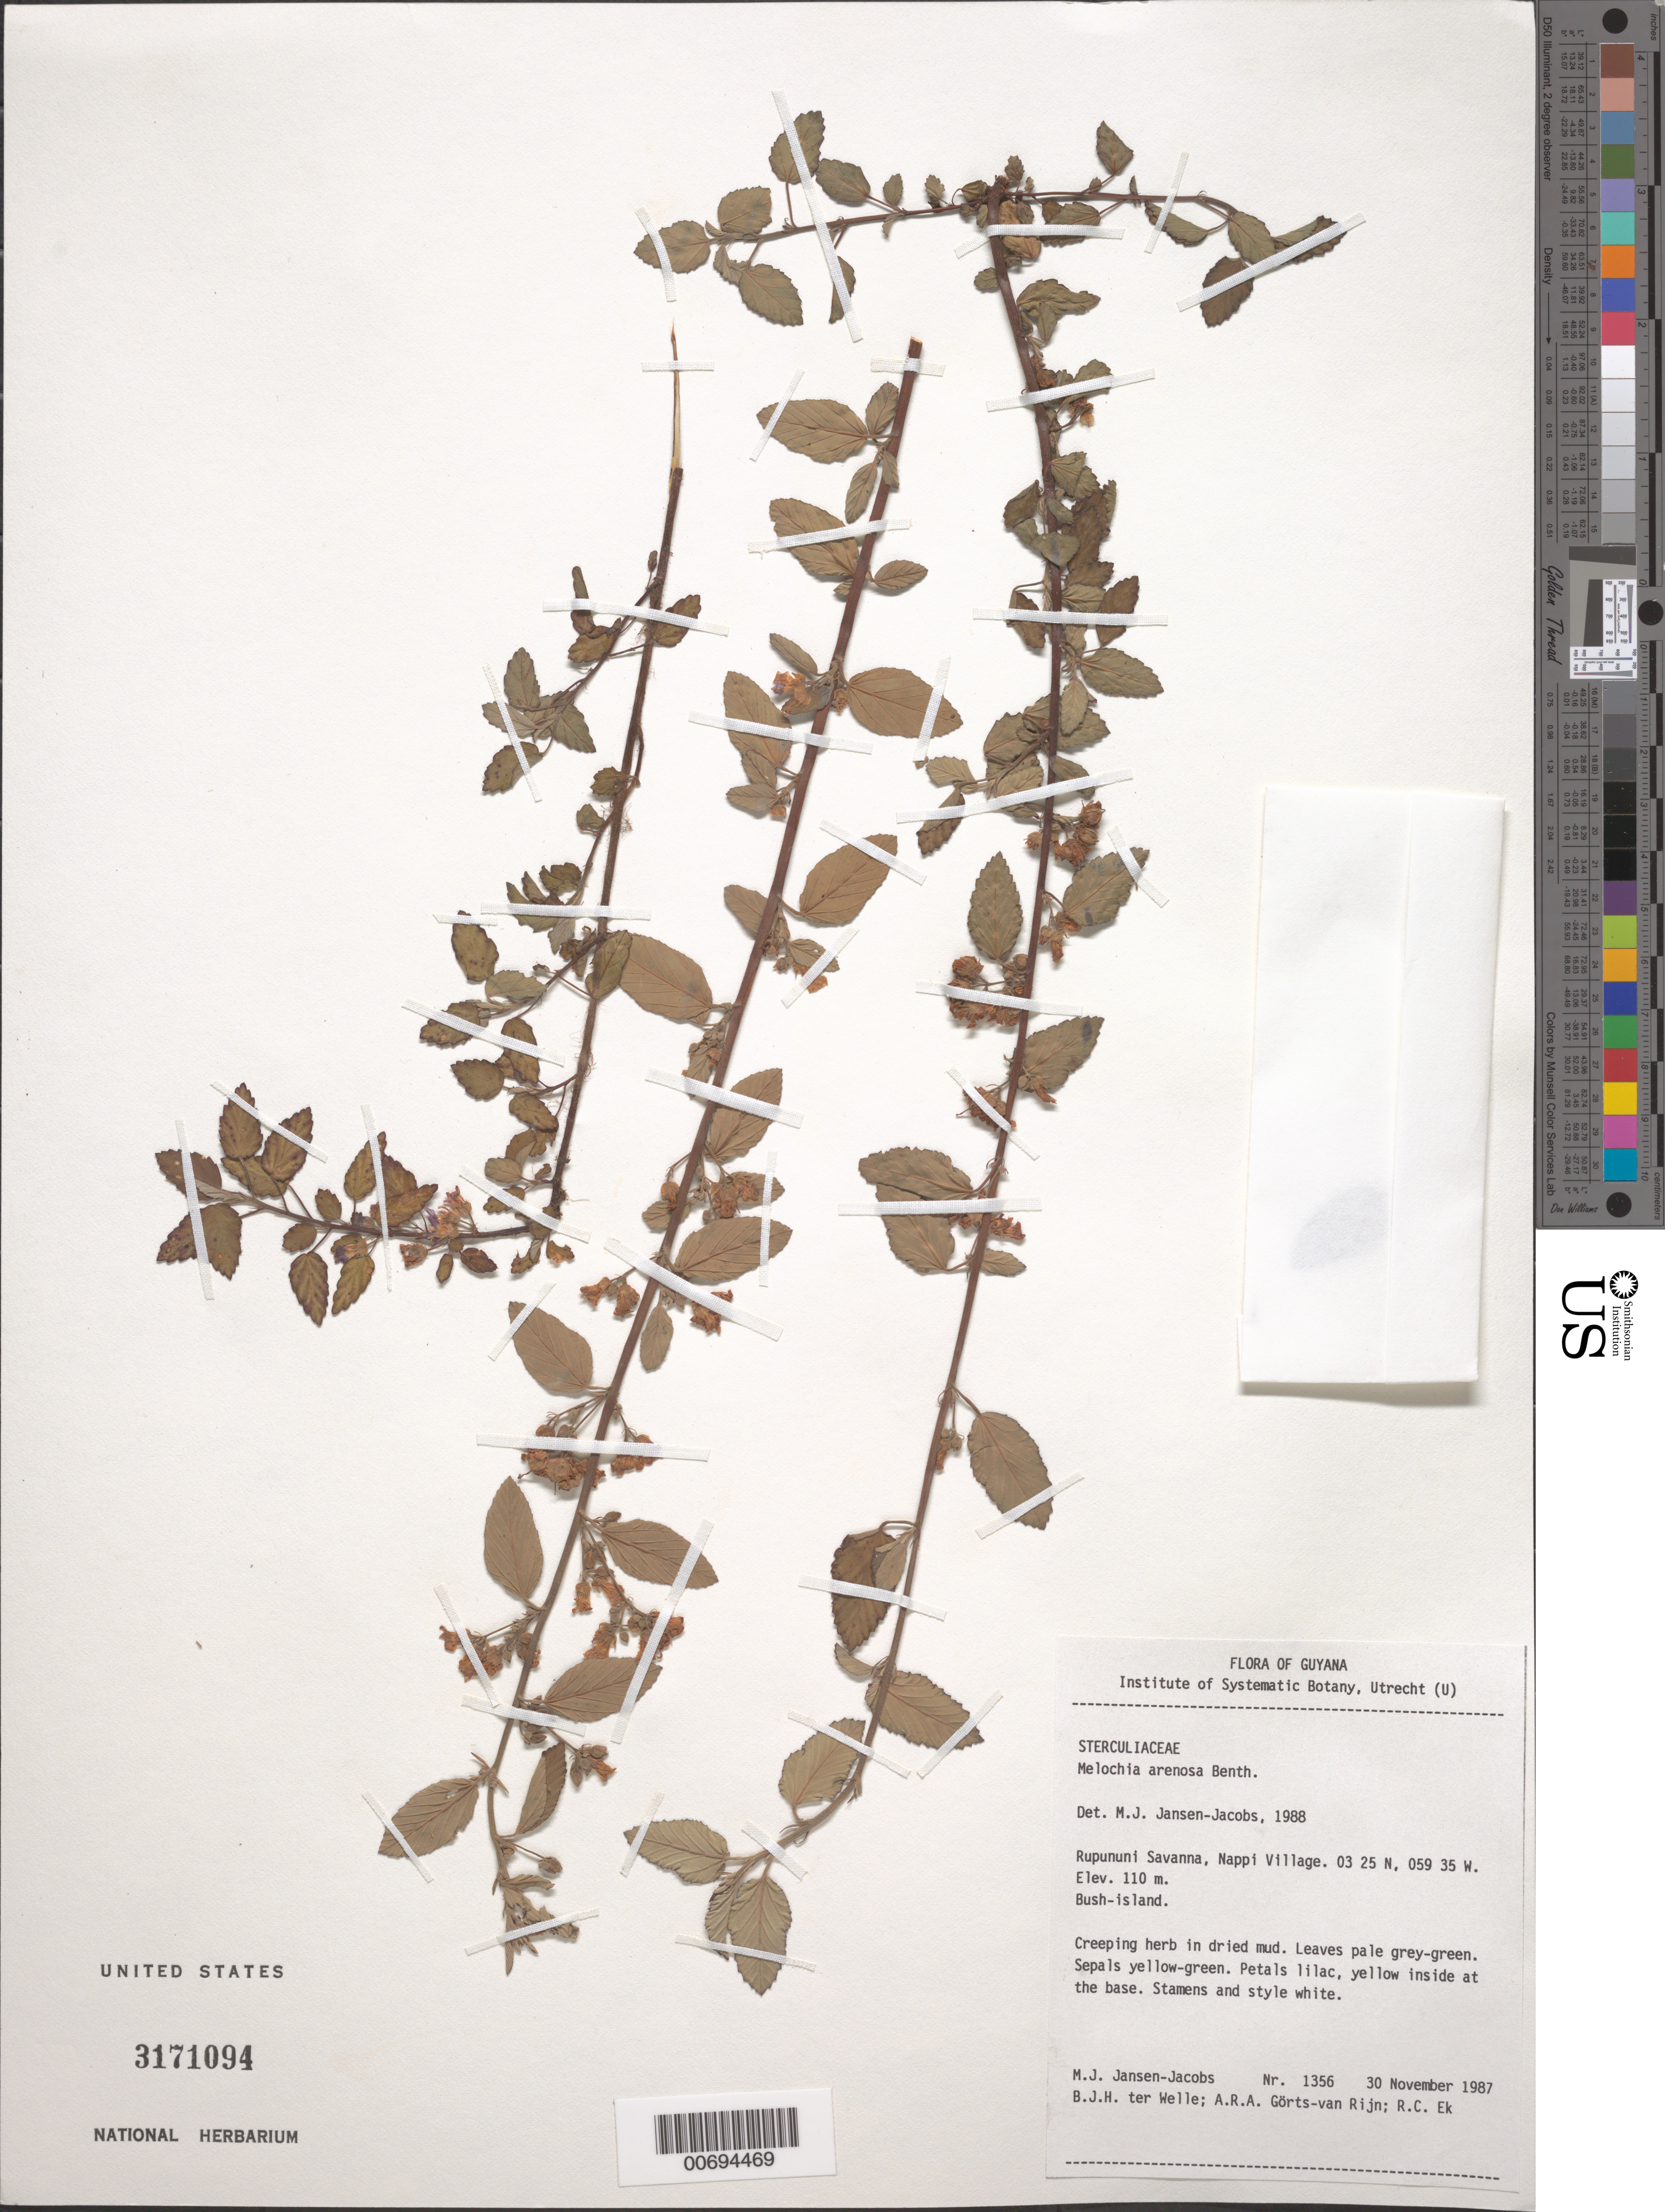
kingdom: Plantae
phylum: Tracheophyta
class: Magnoliopsida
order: Malvales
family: Malvaceae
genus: Melochia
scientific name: Melochia arenosa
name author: Benth.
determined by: Jansen-Jacobs, M. J., (U), Nationaal Herbarium Nederland, Utrecht University branch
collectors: M. J. Jansen-Jacobs, B. Welle, A. .R. A. Görts-van Rijn & R. C. Ek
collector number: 1356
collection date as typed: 30-Nov-87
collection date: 1987-11-30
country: Guyana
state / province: U. Takutu-U. Essequibo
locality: Nappi Village, Rupununi Savanna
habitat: Bush island in dried mud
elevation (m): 110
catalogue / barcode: US 3171094